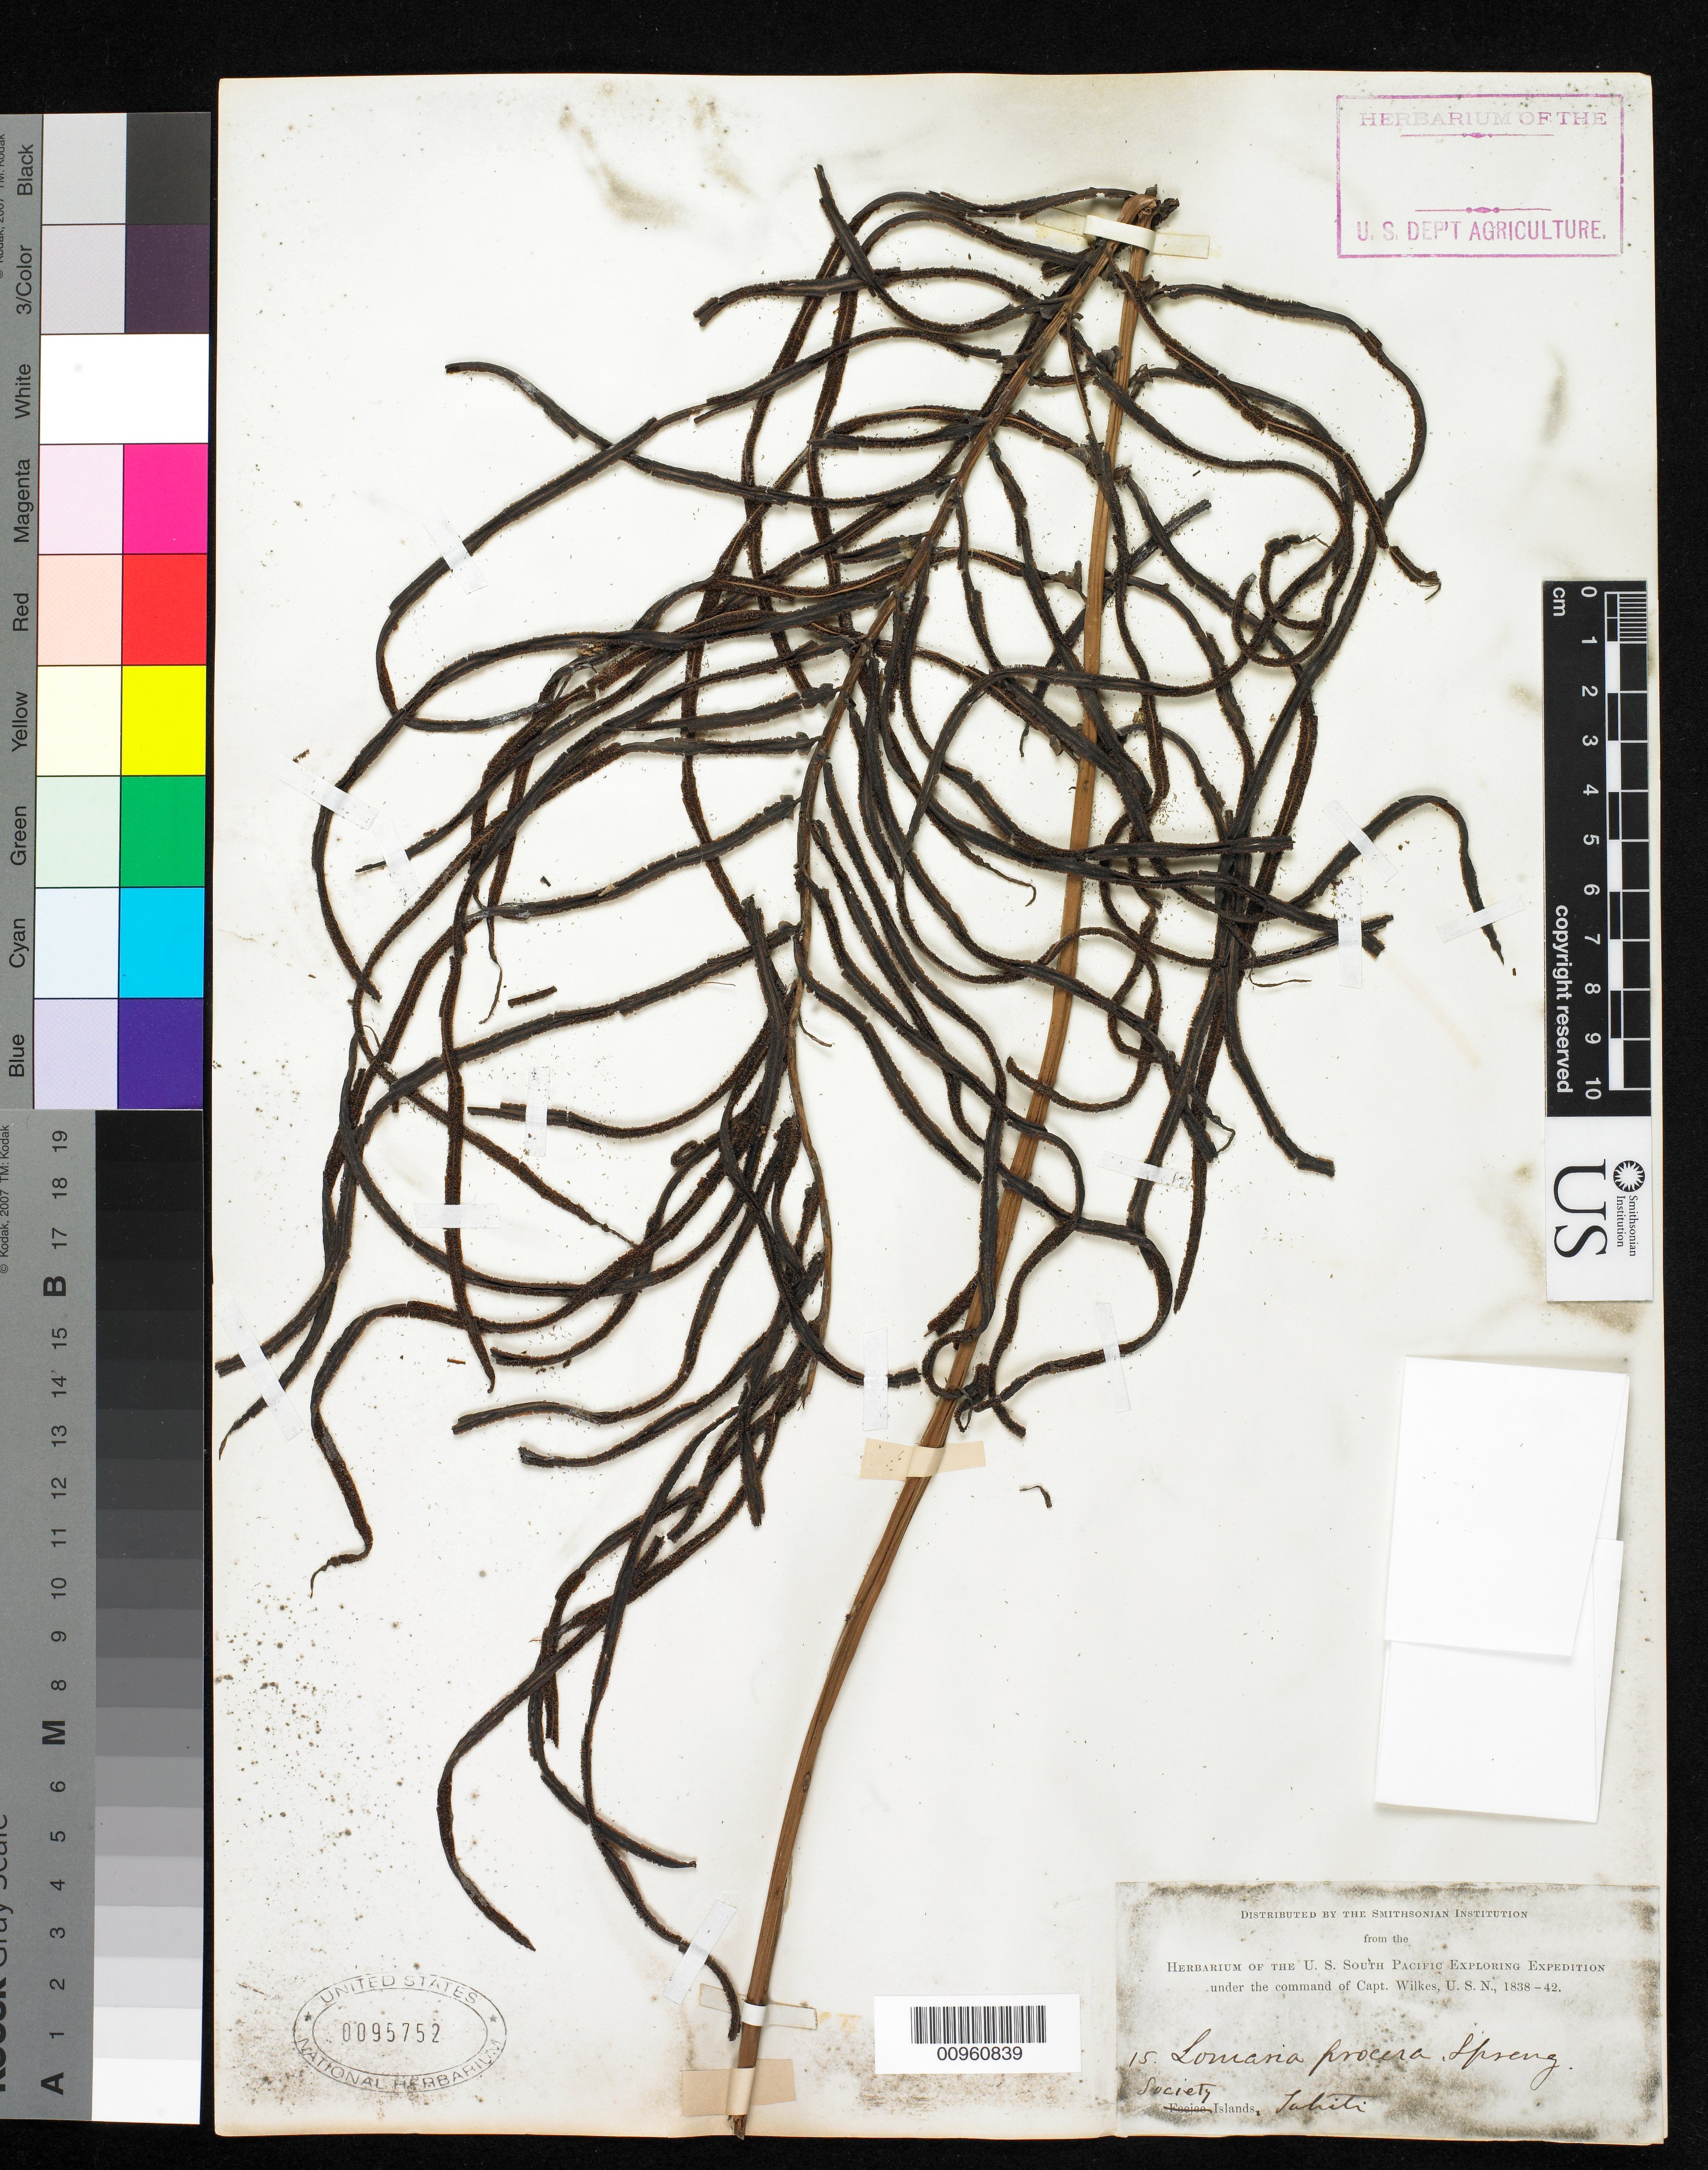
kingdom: Plantae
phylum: Tracheophyta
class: Polypodiopsida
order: Polypodiales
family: Blechnaceae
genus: Blechnum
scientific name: Blechnum pacificum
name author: Lorence & A.R. Sm.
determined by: Florence, J.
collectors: Wilkes Explor. Exped.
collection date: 1838/1842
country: French Polynesia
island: Tahiti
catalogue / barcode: US 95752